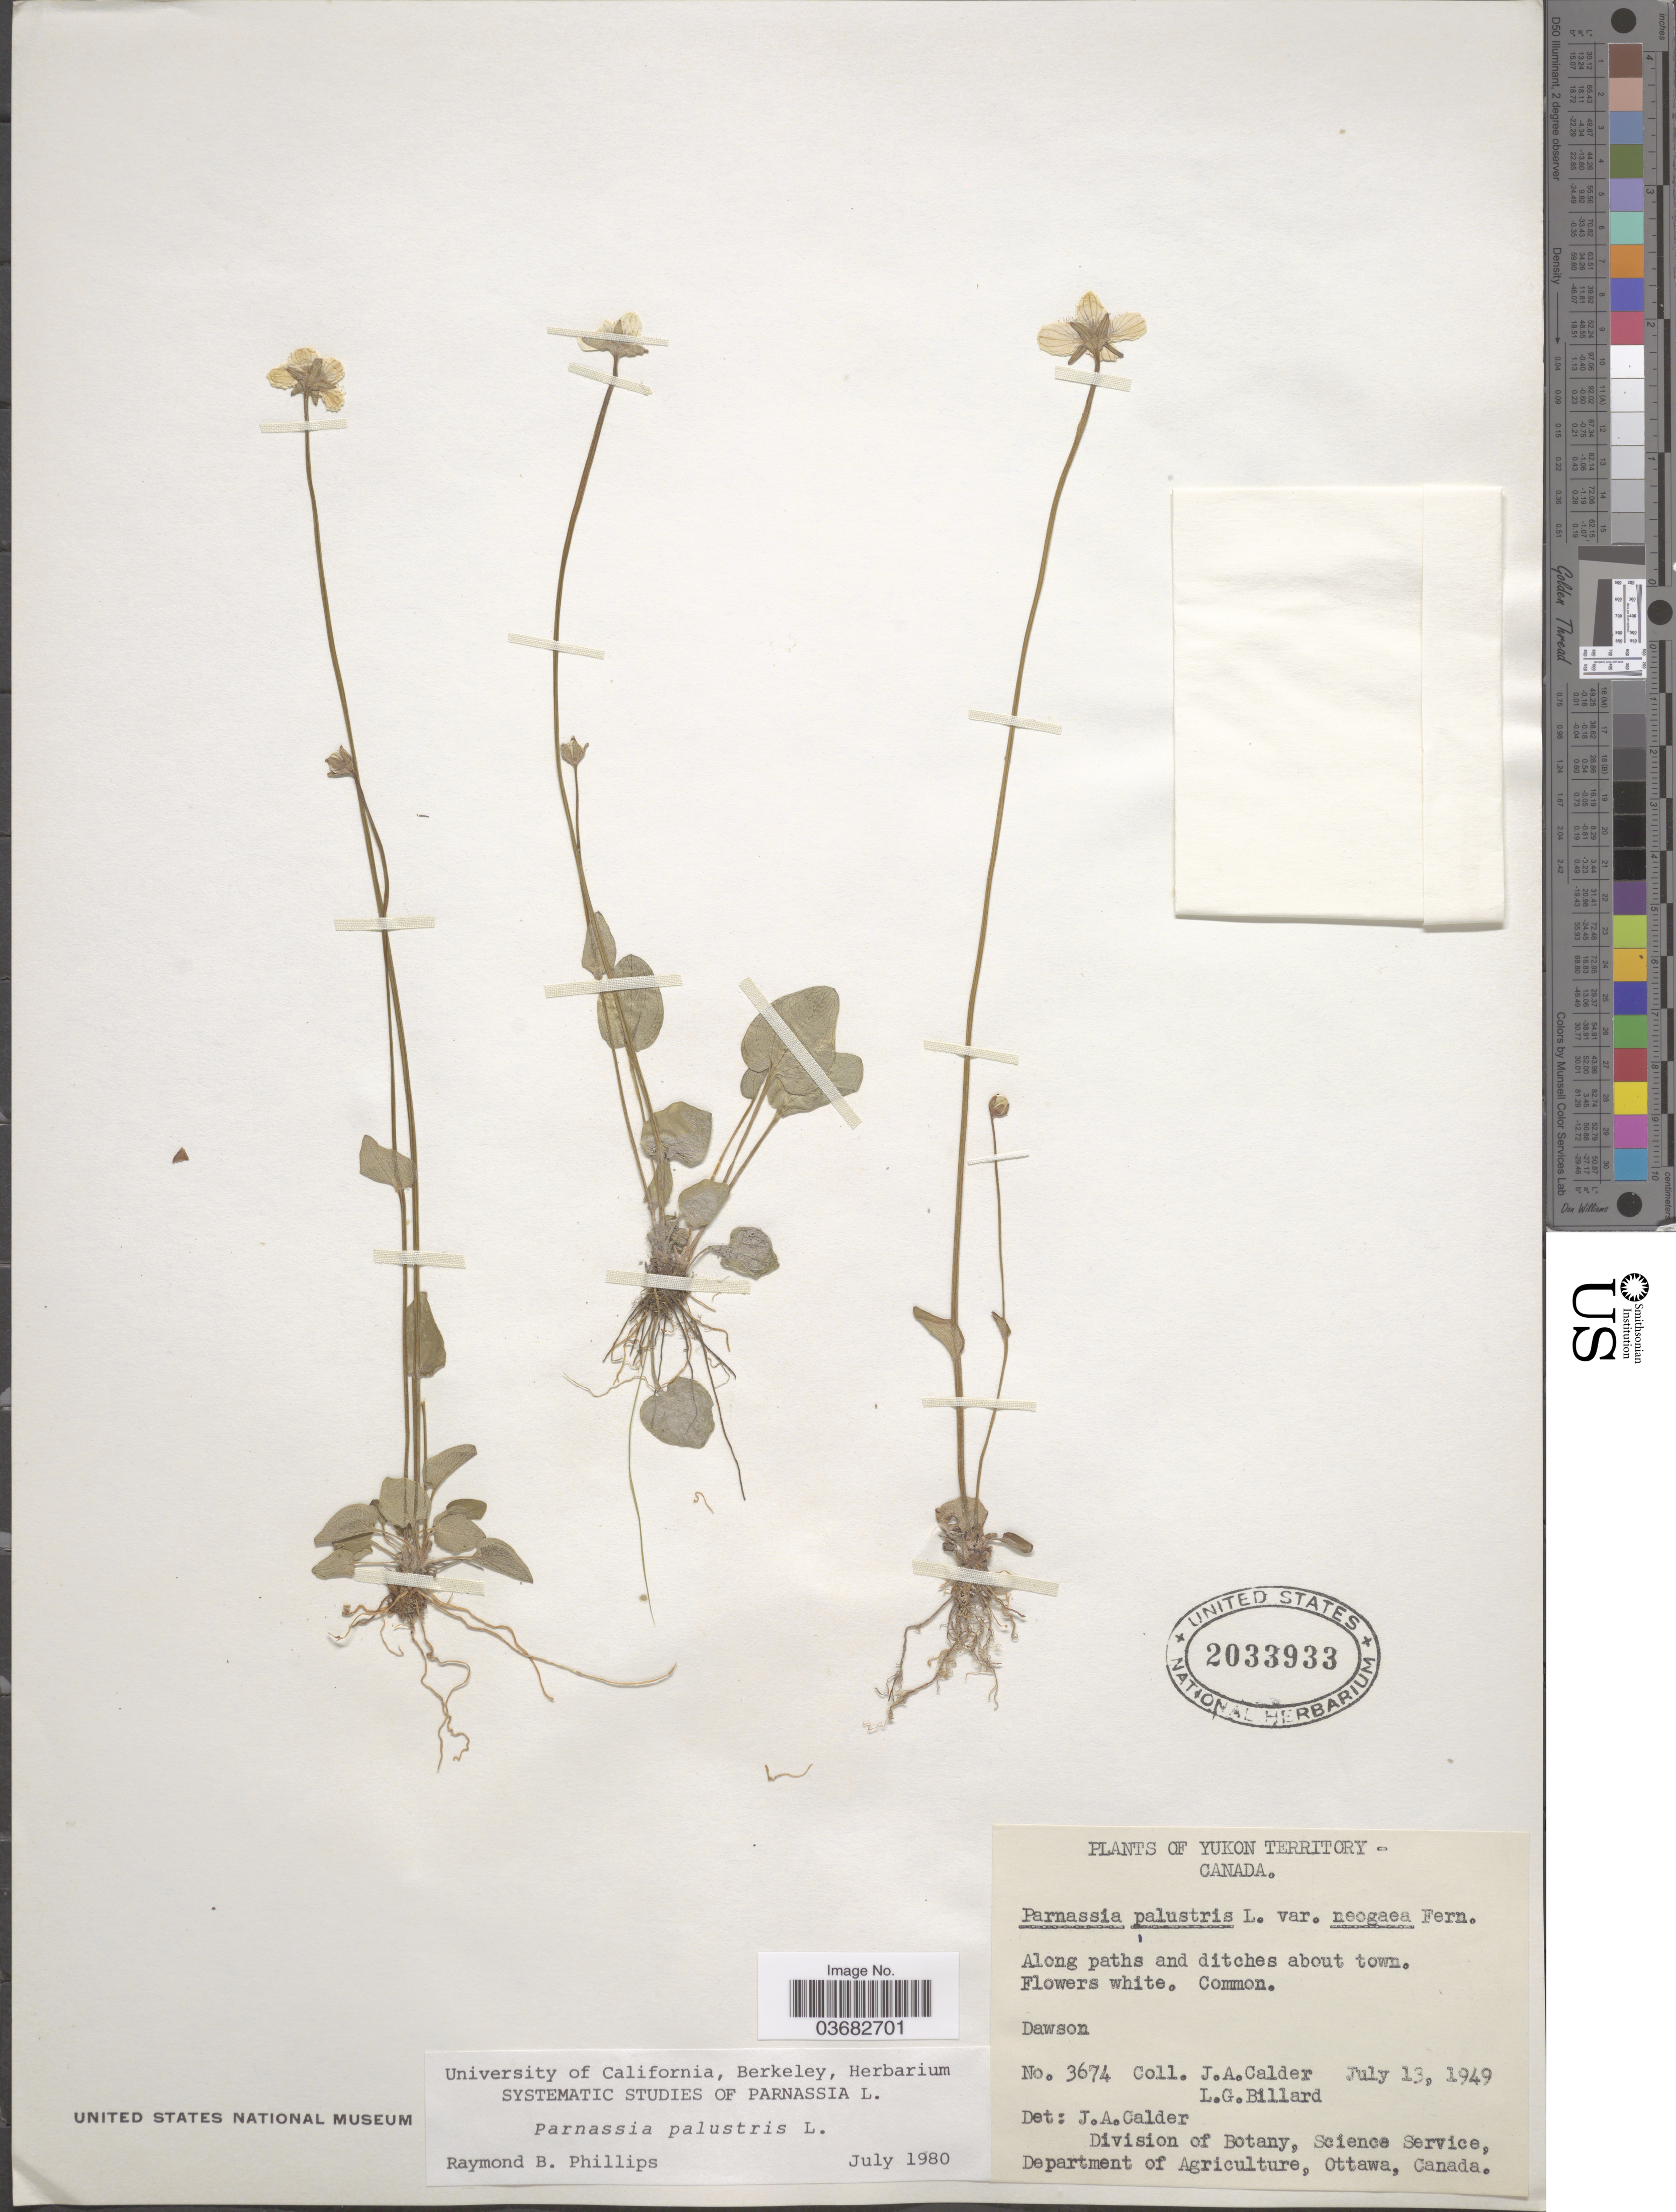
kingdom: Plantae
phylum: Tracheophyta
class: Magnoliopsida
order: Celastrales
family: Parnassiaceae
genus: Parnassia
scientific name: Parnassia palustris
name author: L.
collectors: J. A. Calder & L. Billard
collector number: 3674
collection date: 1949-07-13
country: Canada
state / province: Yukon Territory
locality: Along paths and ditches about town. Dawson.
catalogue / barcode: US 2033933